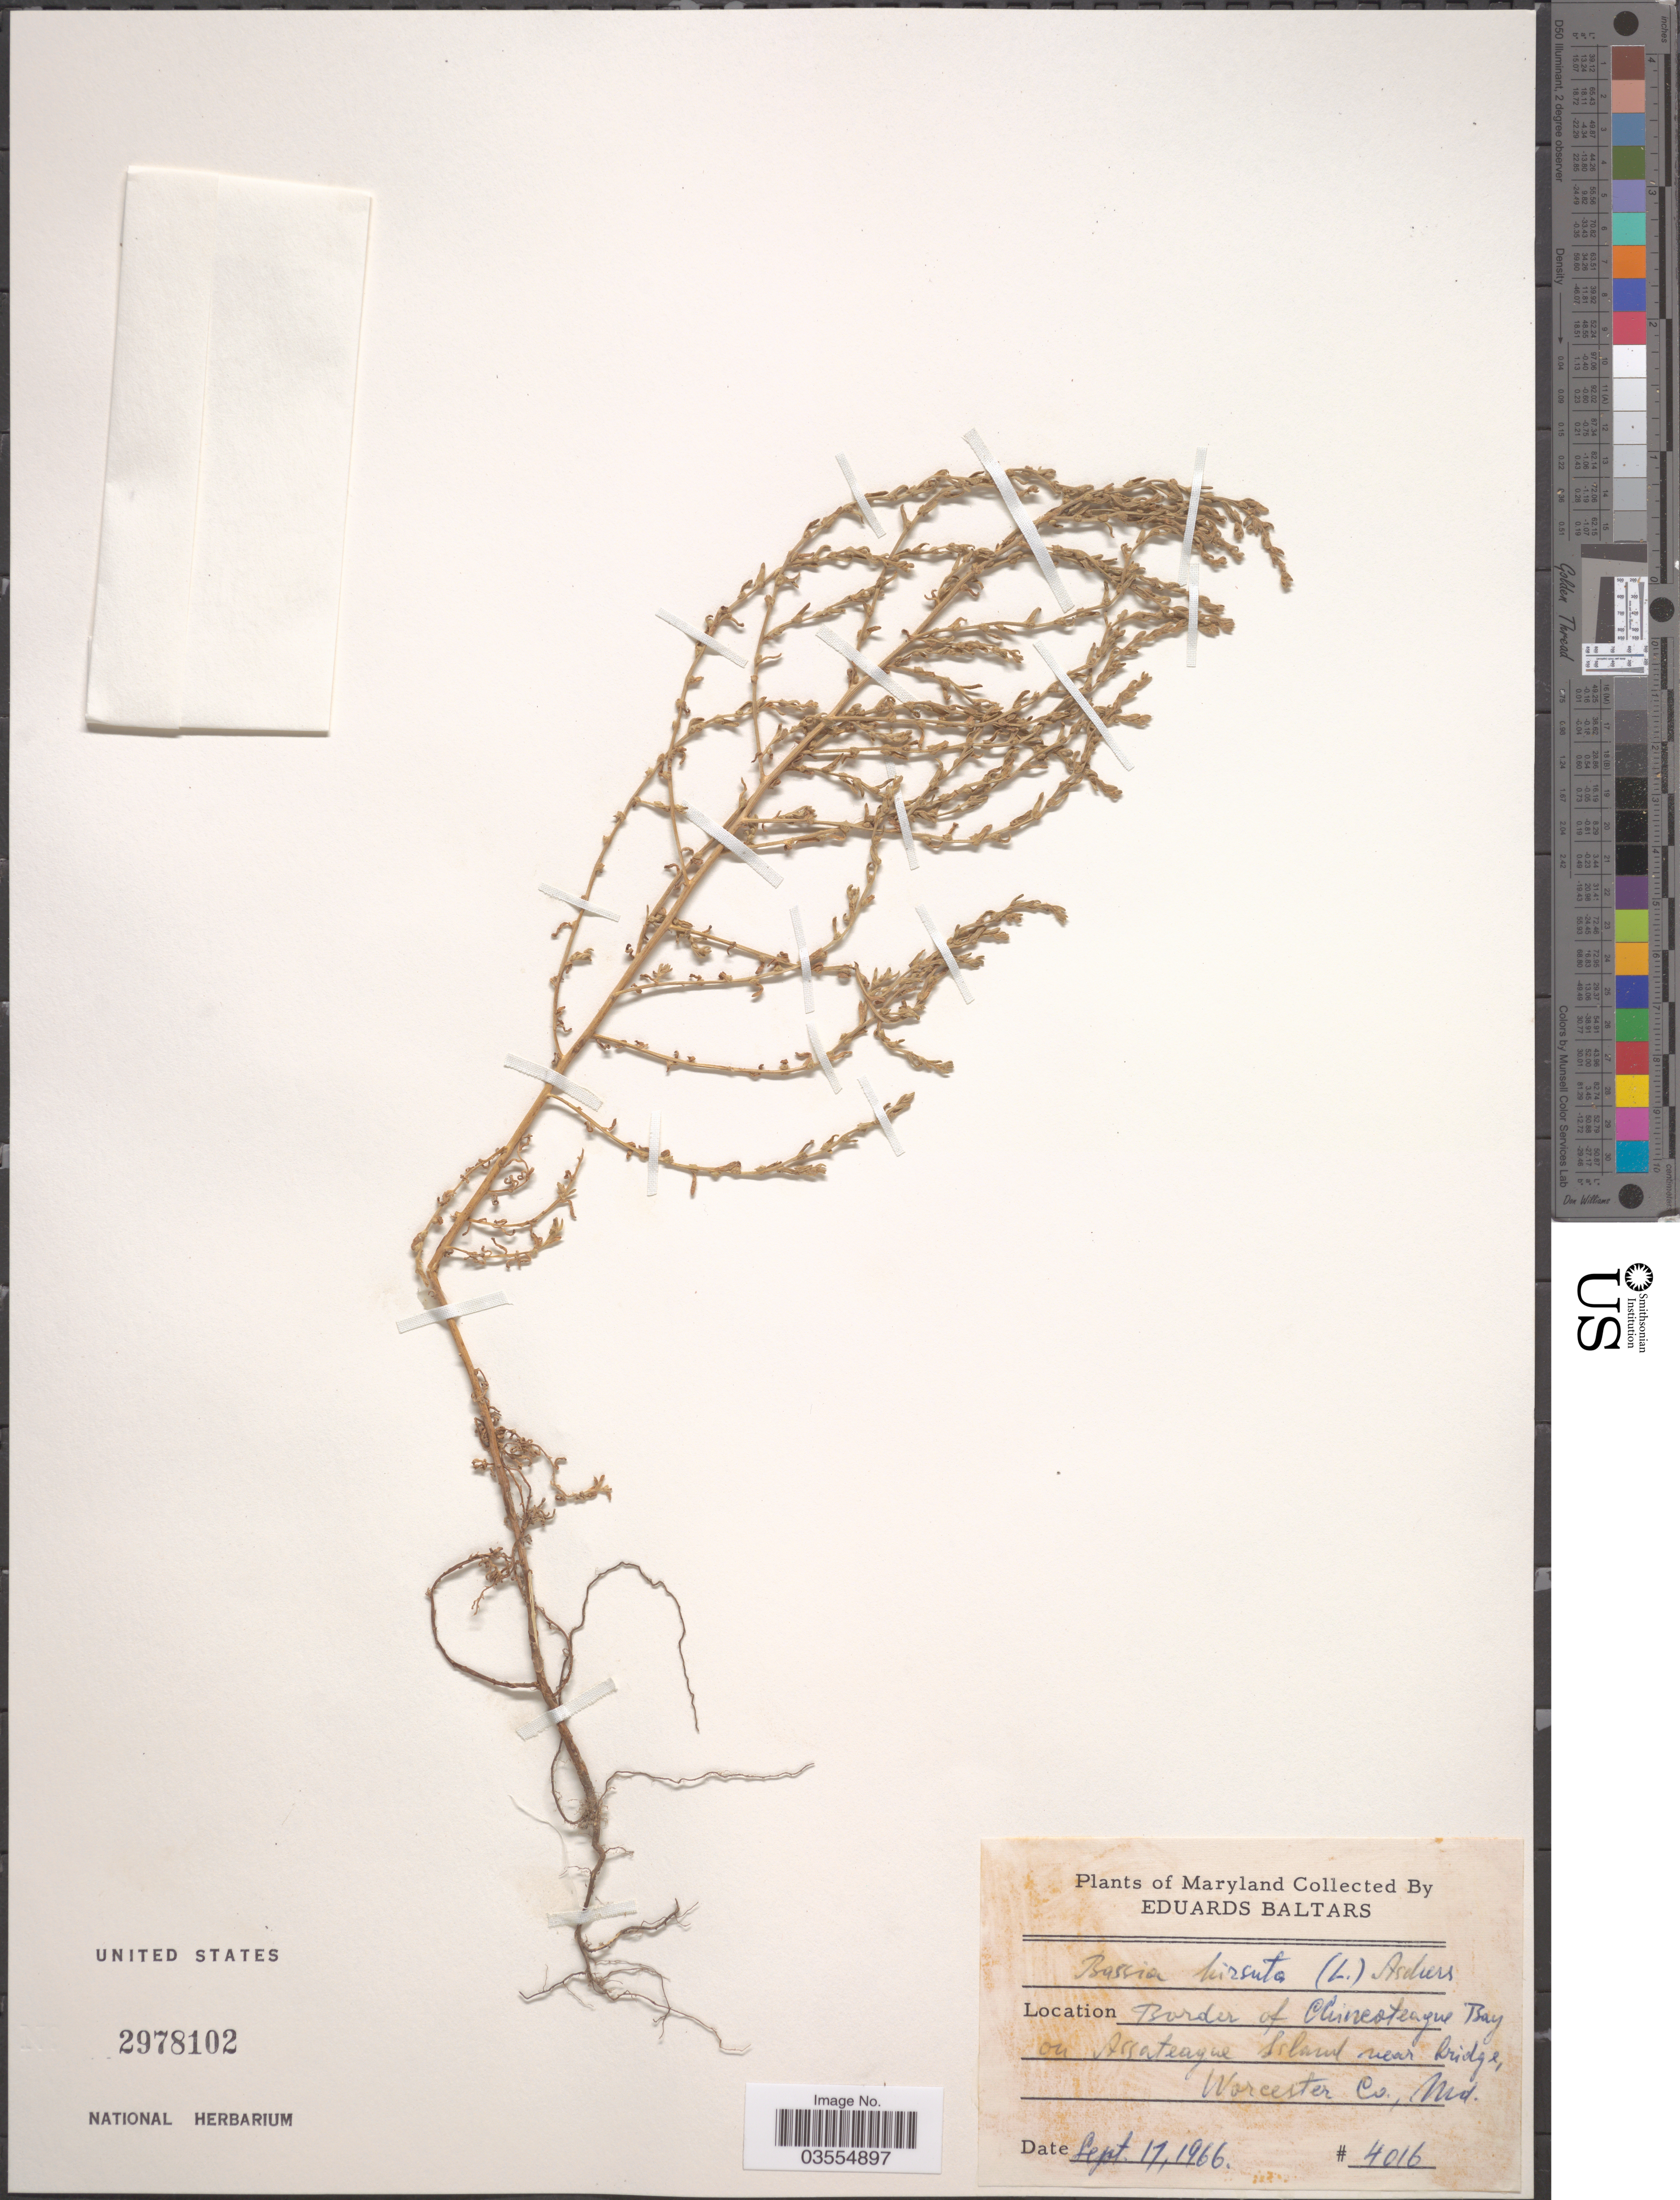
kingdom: Plantae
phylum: Tracheophyta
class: Magnoliopsida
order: Caryophyllales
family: Amaranthaceae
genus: Spirobassia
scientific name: Spirobassia hirsuta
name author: (L.) Freitag & G. Kadereit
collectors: E. Baltars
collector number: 4016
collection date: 1966-09-17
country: United States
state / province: Maryland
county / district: Worcester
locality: Border of Chincoteague Bay on Assateague Island near bridge, Worcester Co.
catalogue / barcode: US 2978102